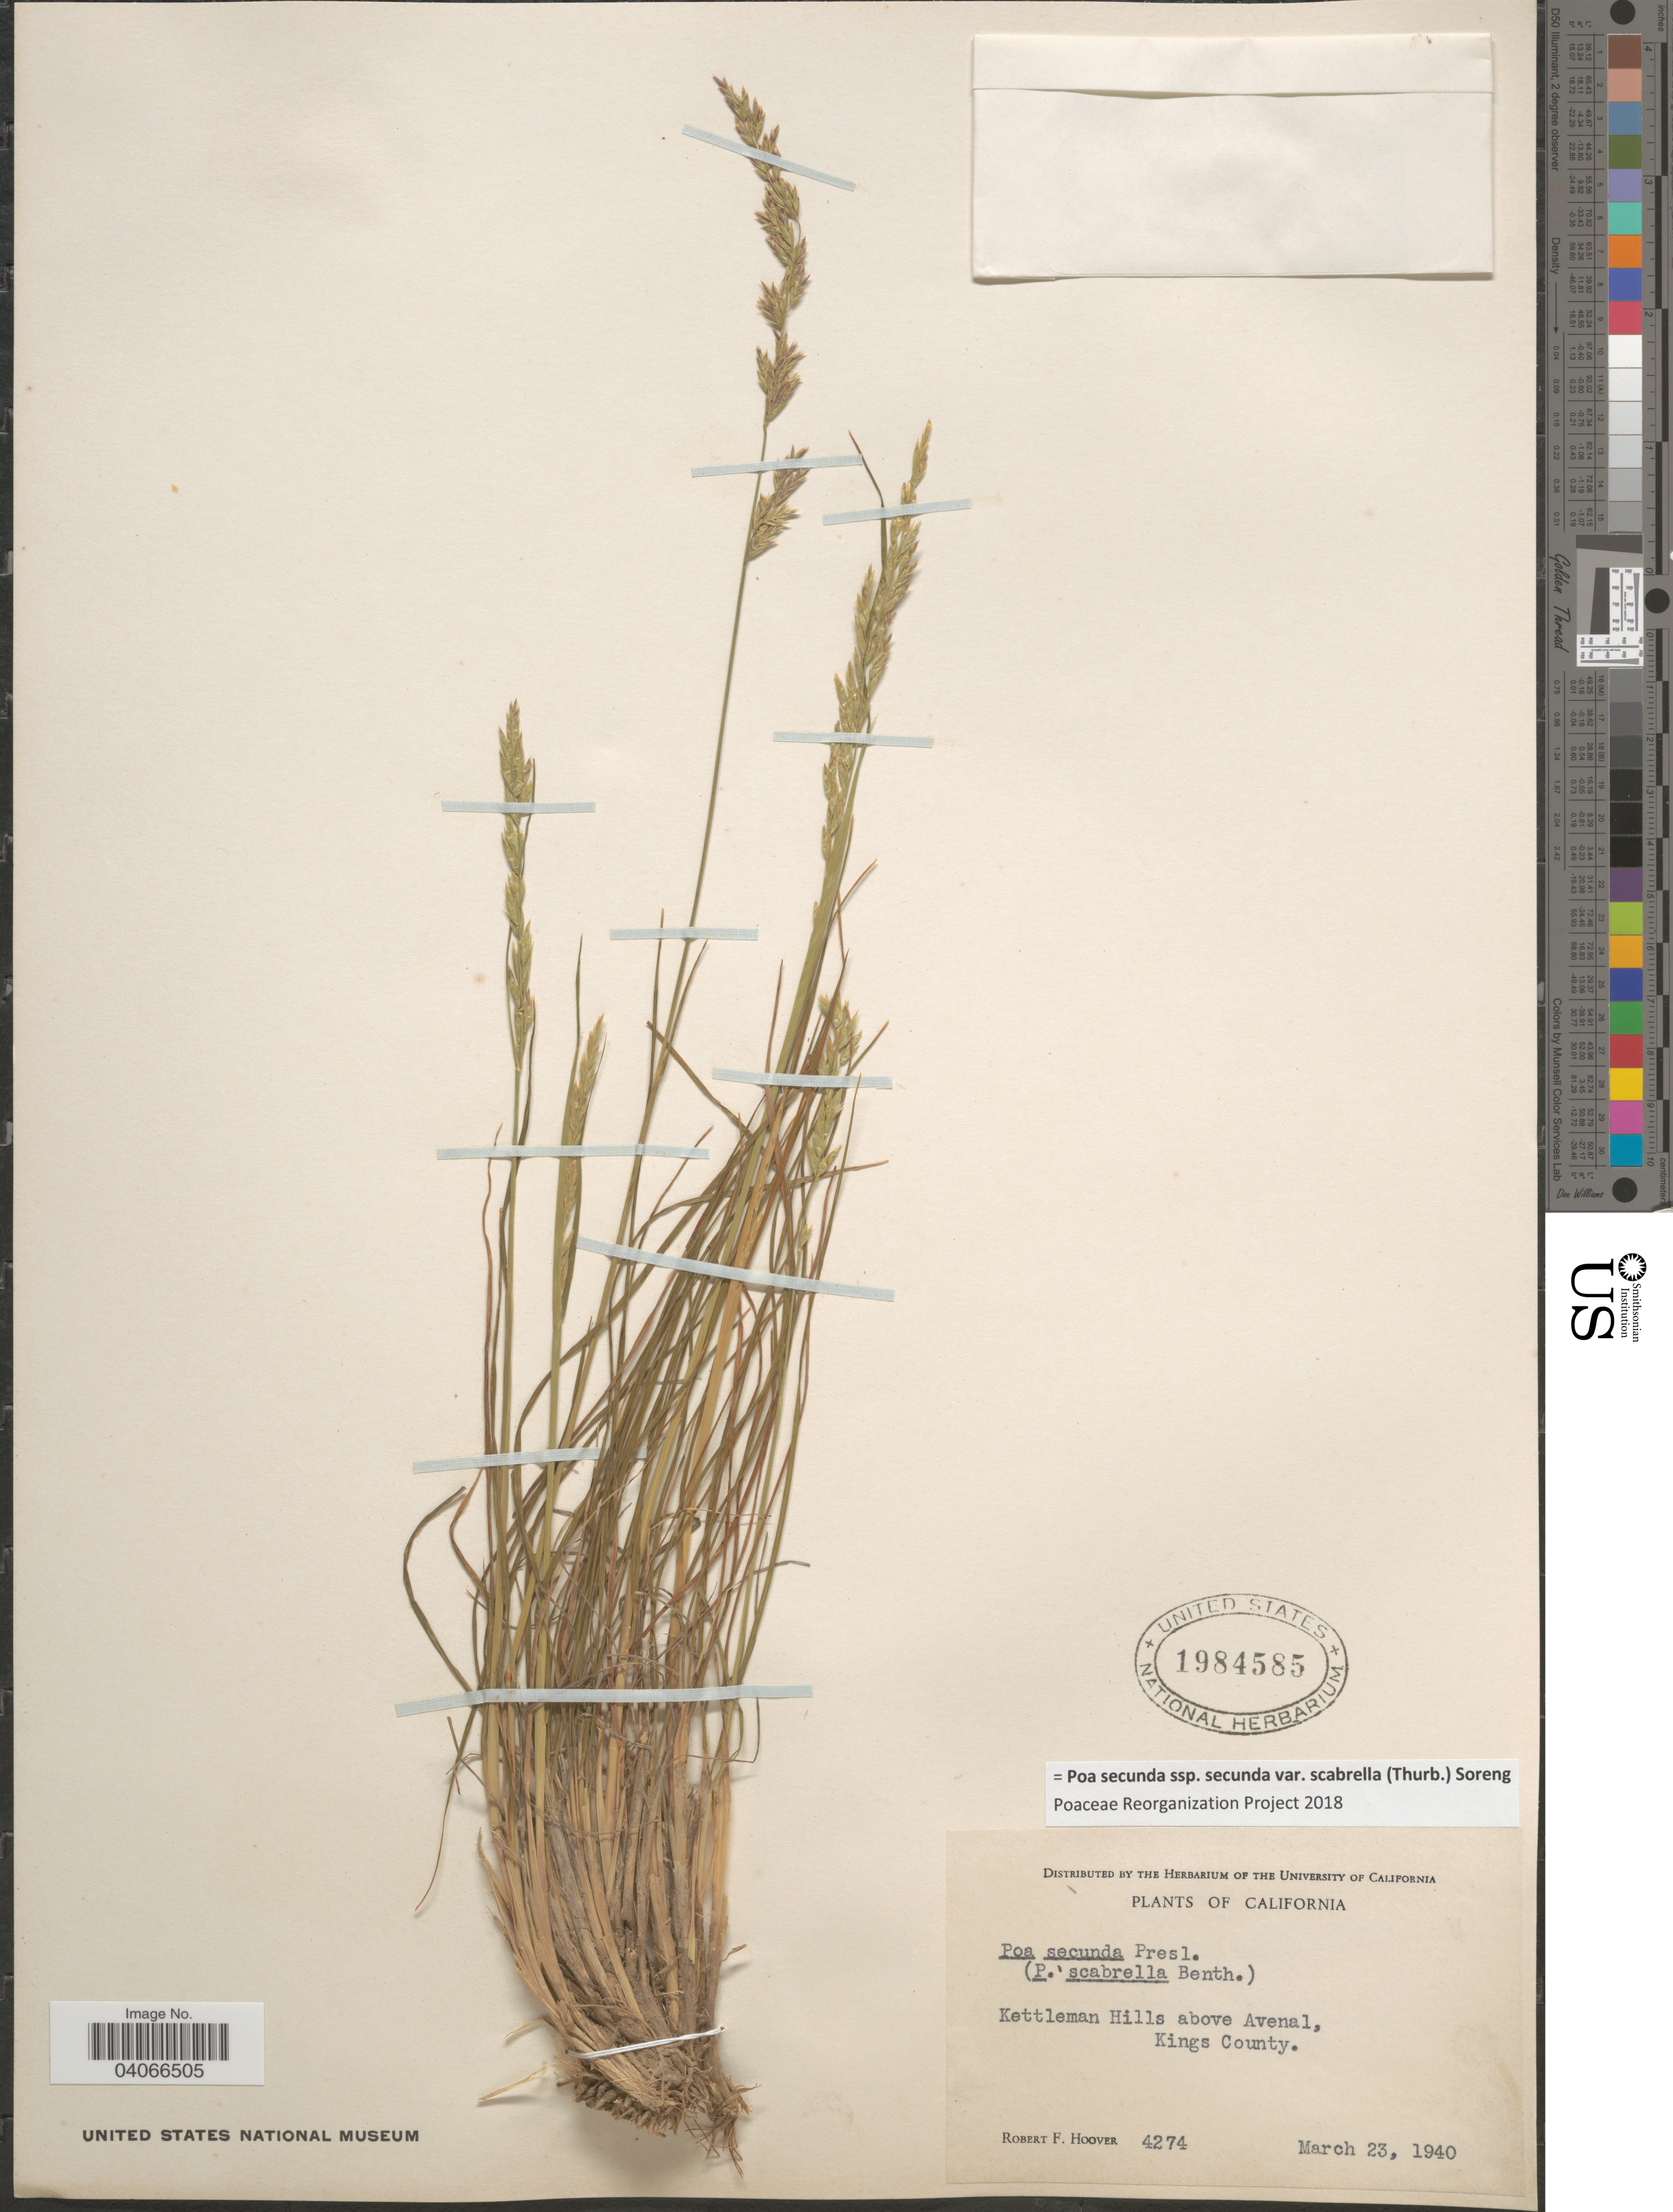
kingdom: Plantae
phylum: Tracheophyta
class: Liliopsida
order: Poales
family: Poaceae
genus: Poa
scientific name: Poa secunda subsp. secunda var. scabrella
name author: (Thurb.) Soreng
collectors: R. F. Hoover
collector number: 4274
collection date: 1940-03-23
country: United States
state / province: California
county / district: Kings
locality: Kettleman Hills above Avenal, Kings County.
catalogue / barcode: US 1984585